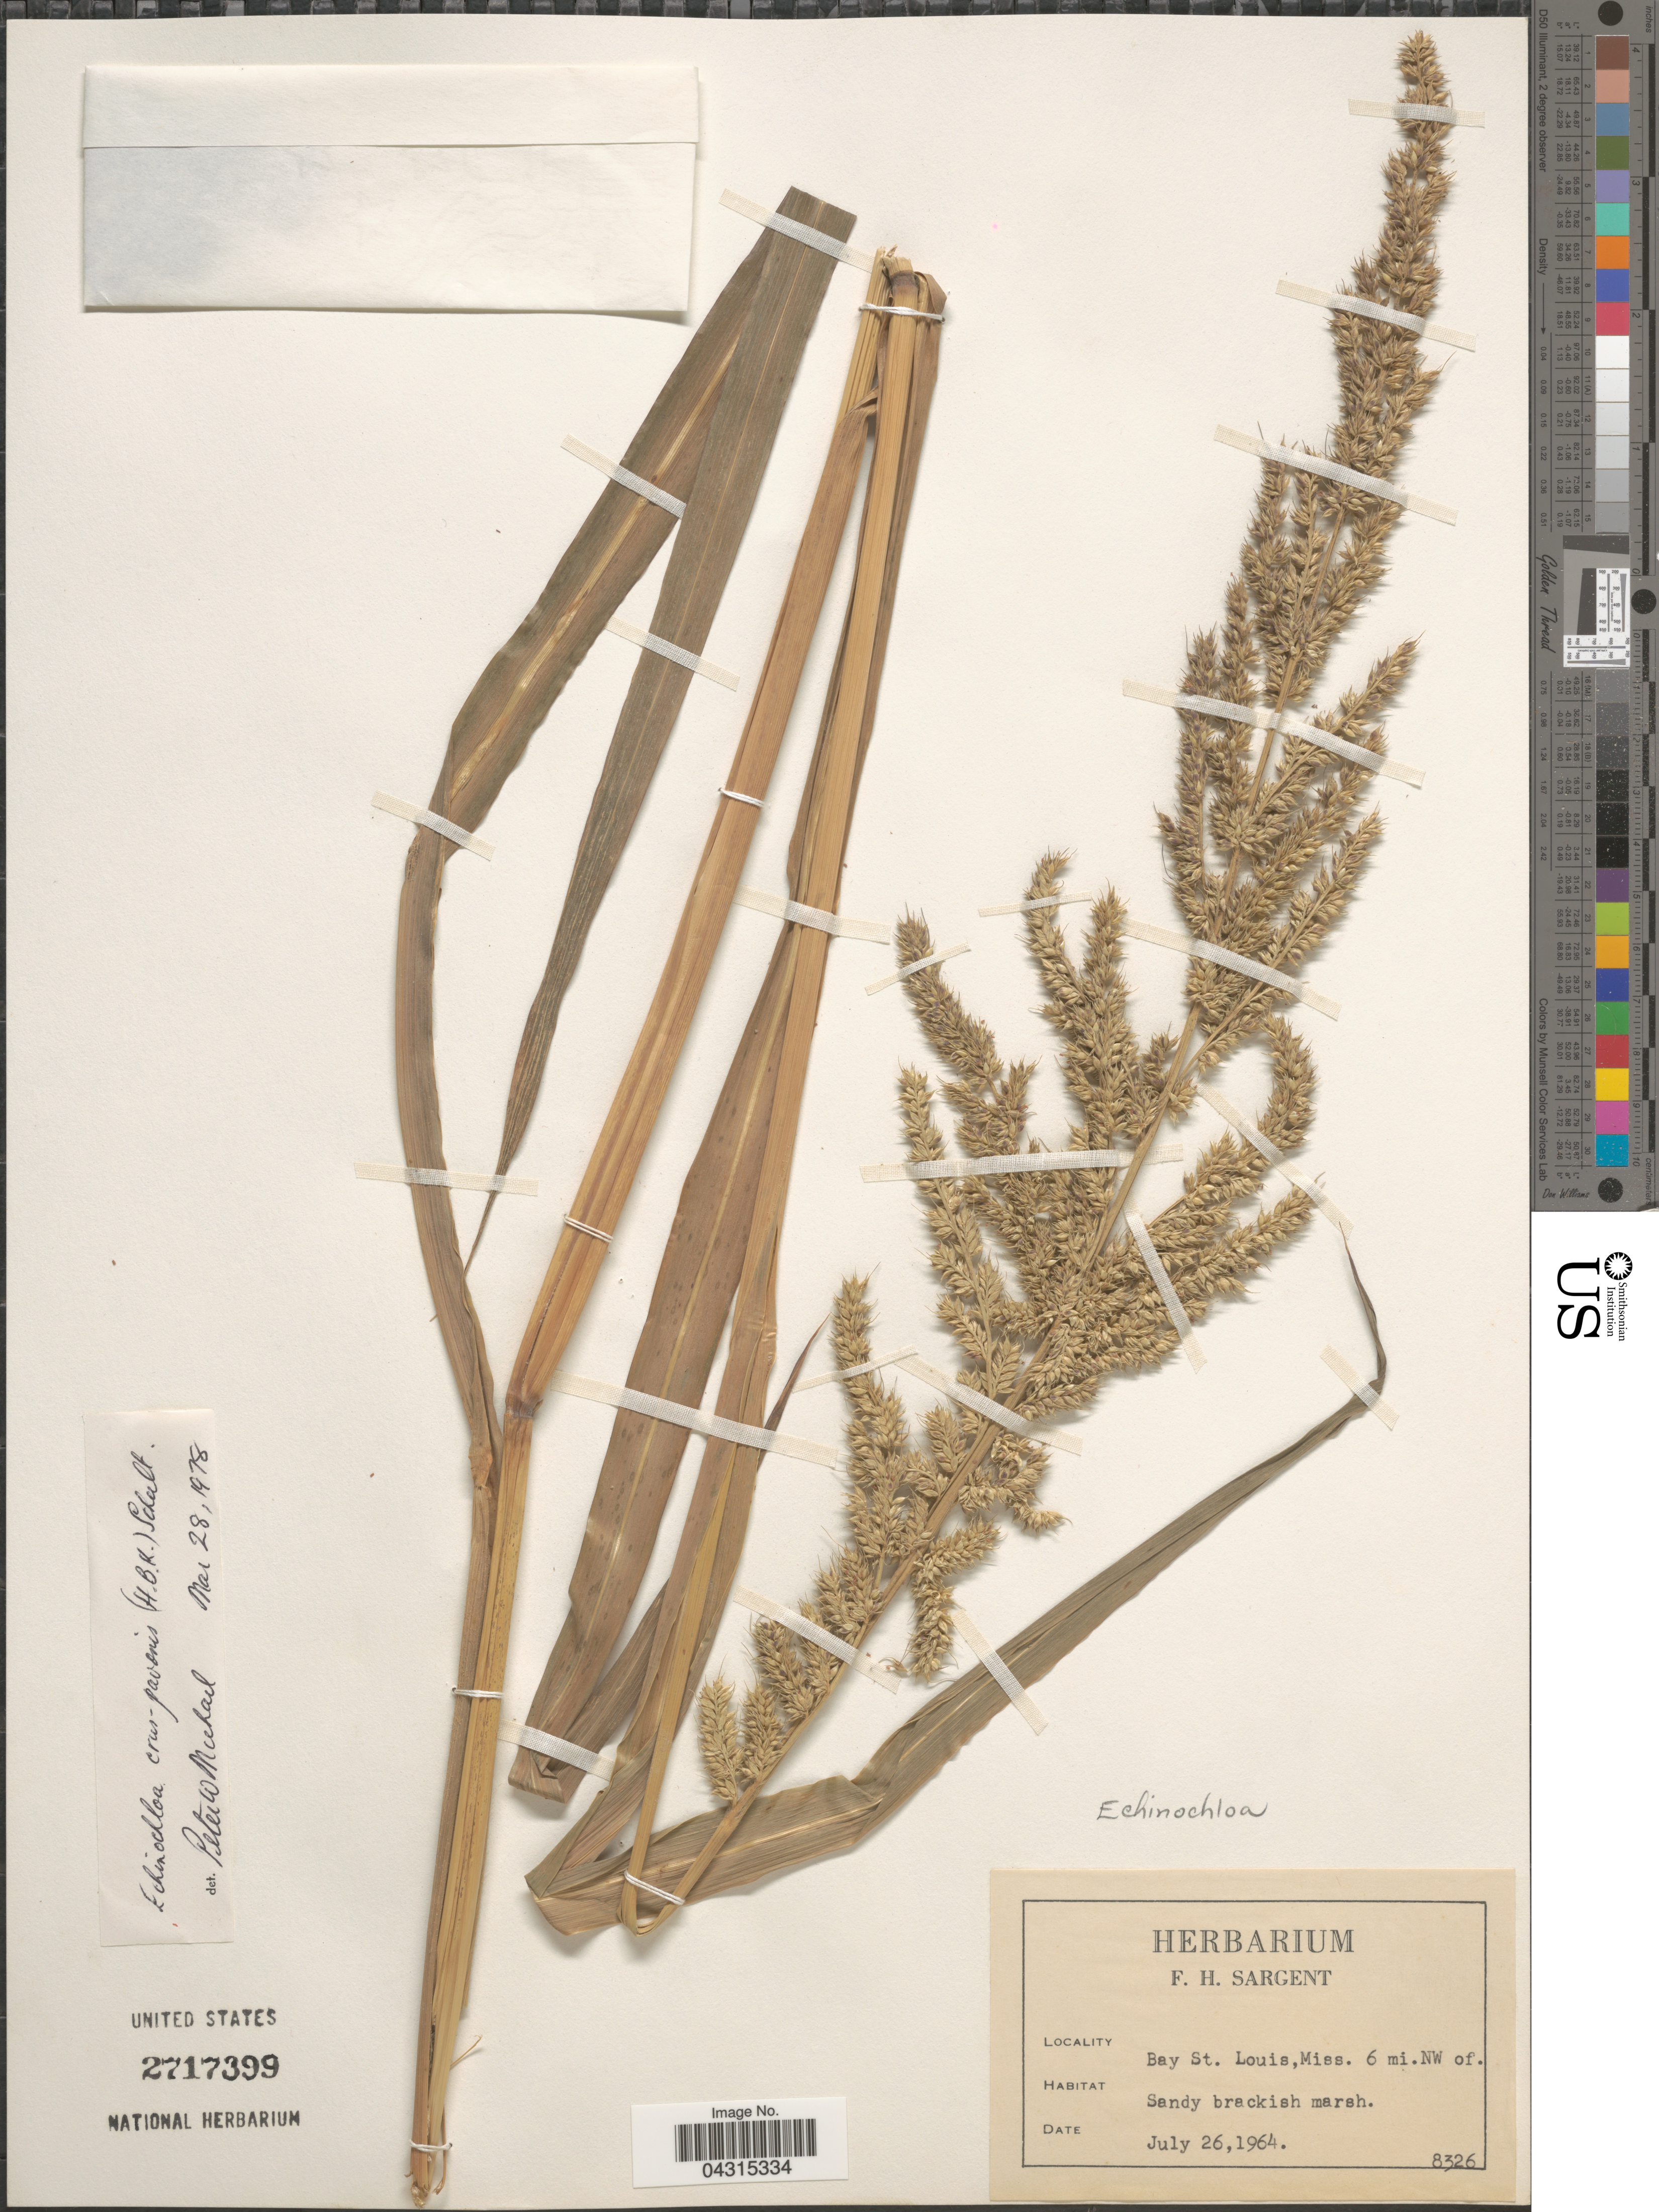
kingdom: Plantae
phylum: Tracheophyta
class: Liliopsida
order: Poales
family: Poaceae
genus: Echinochloa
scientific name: Echinochloa crus-pavonis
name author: (Kunth) Schult.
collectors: Ex herb. F. H. Sargent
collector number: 8326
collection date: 1964-07-26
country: United States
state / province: Mississippi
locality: Bay St. Louis, Miss. 6 mi. NW. of.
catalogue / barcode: US 2717399